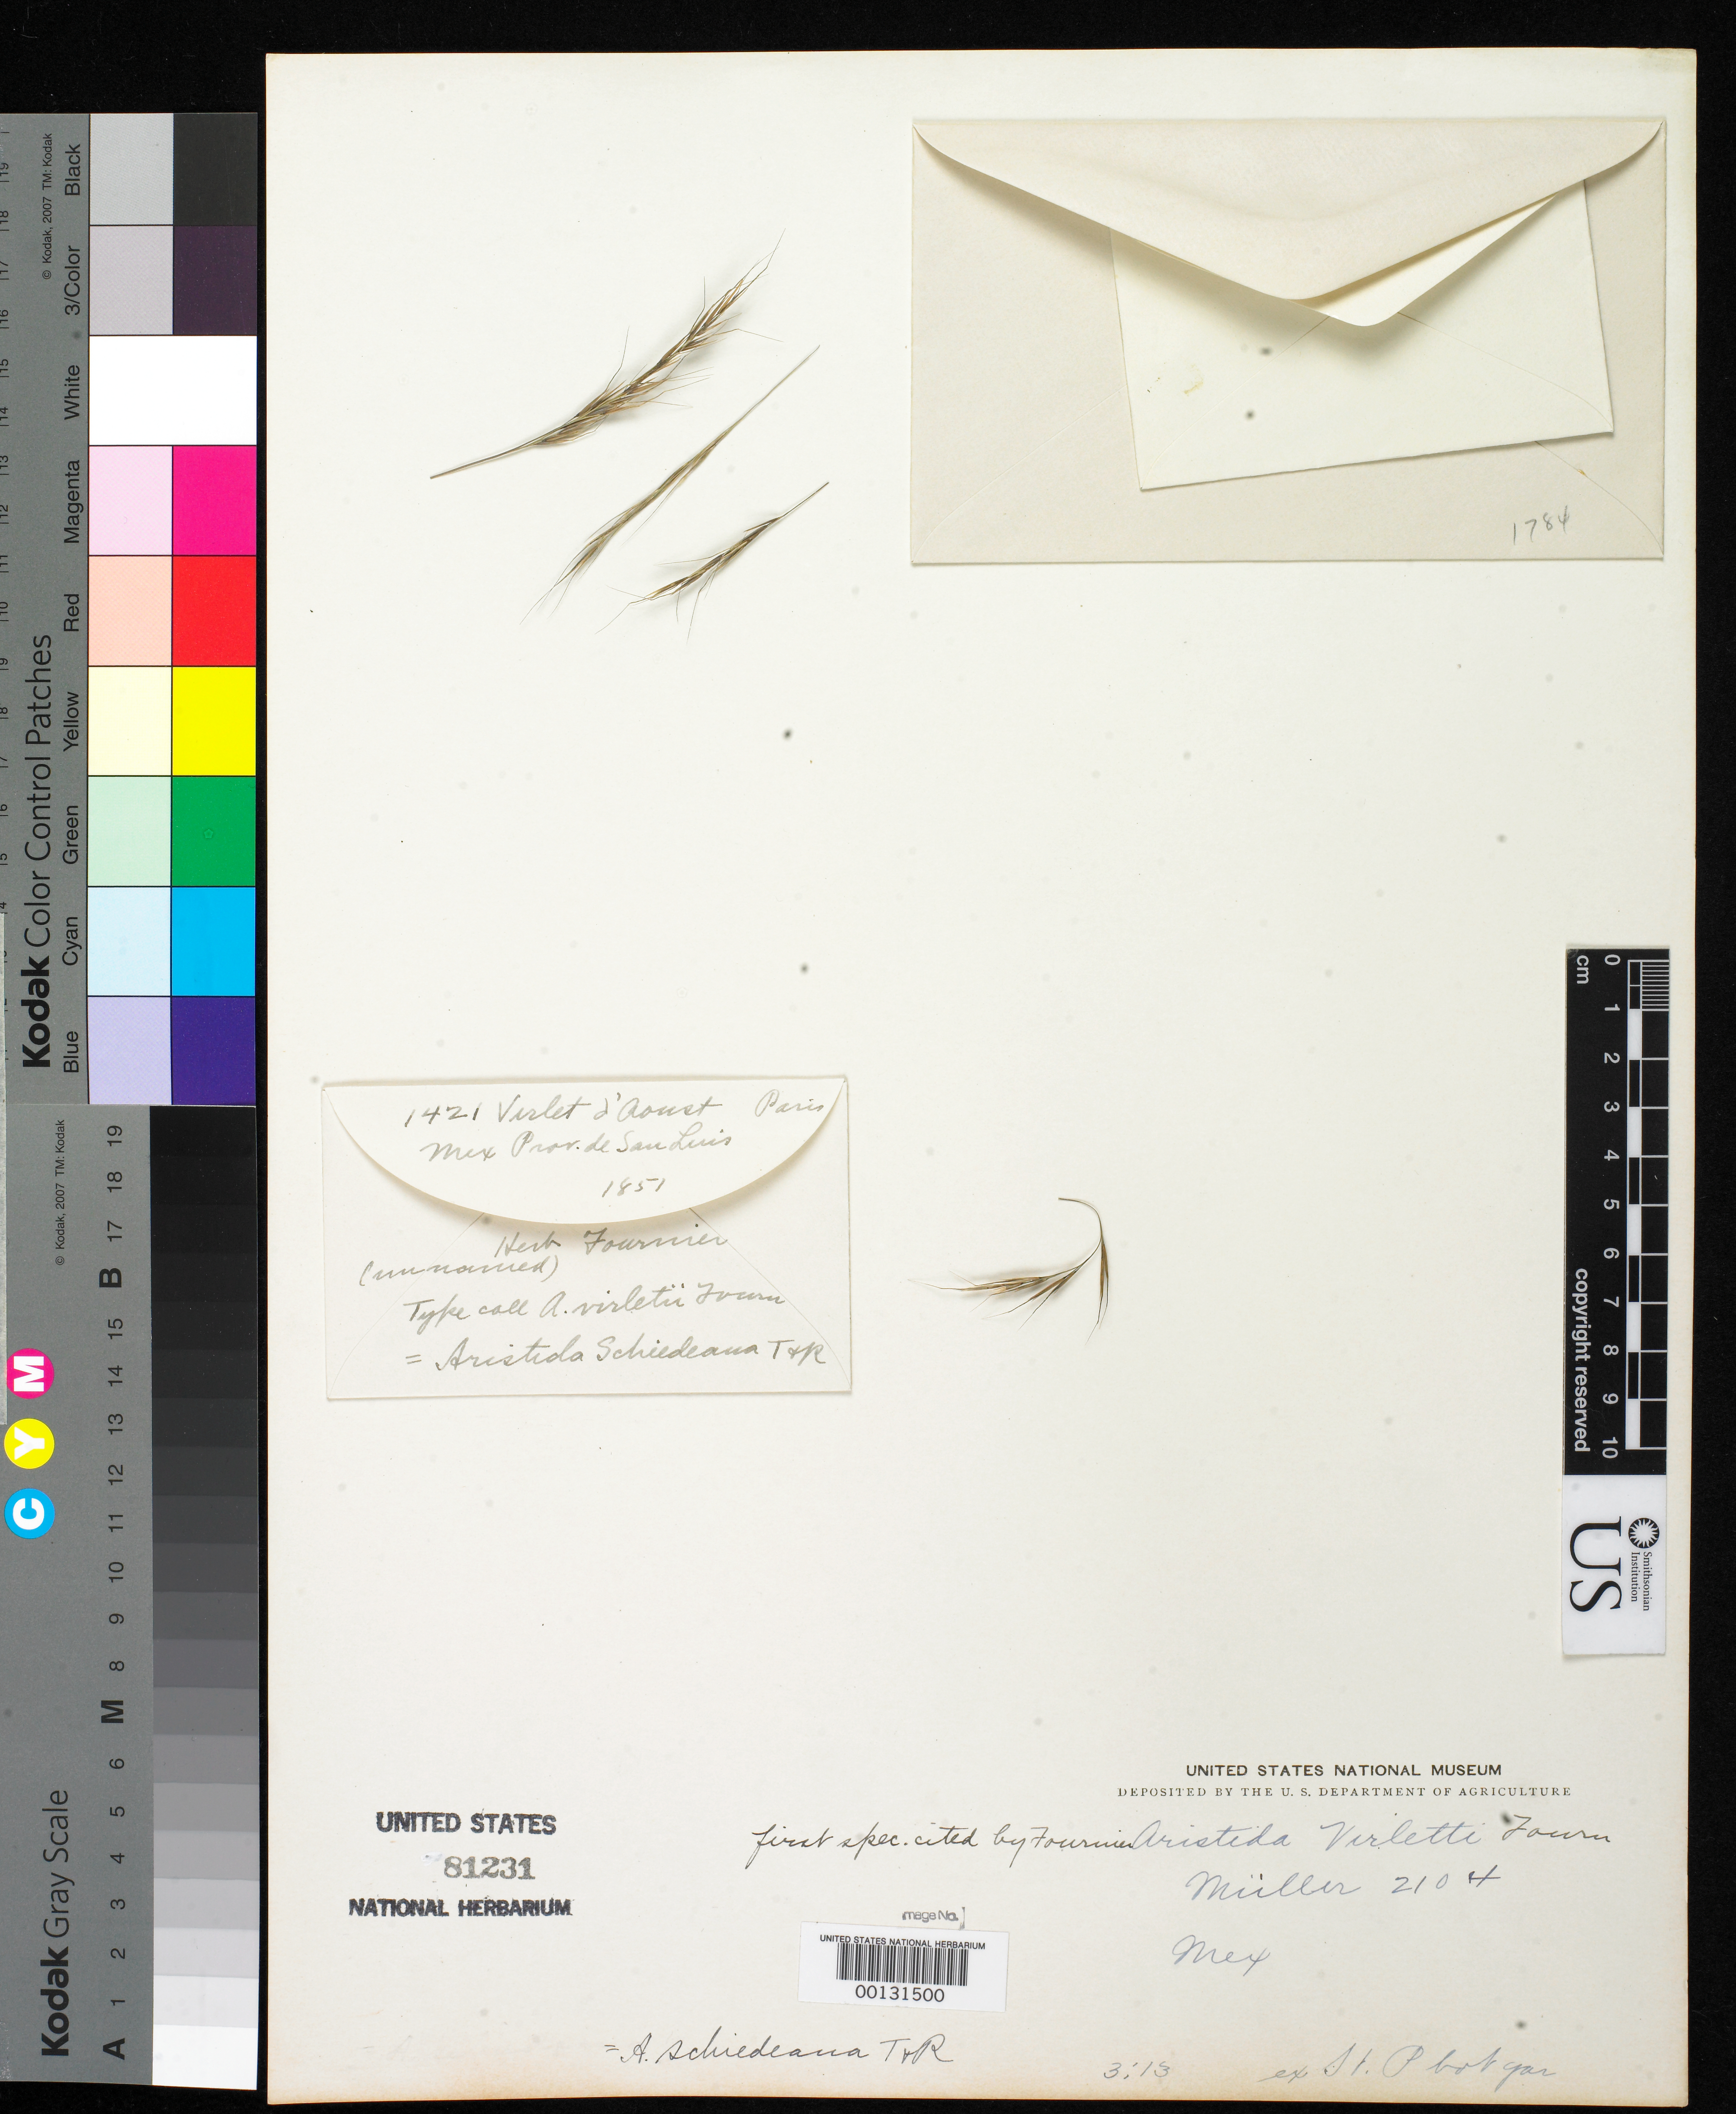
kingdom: Plantae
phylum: Tracheophyta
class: Liliopsida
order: Poales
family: Poaceae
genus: Aristida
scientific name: Aristida virletti E. Fourn. ex Hemsl., nom. nud.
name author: E. Fourn. ex Hemsl.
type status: Isosyntype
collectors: M. Virlet d'Aoust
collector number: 1421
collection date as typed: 1851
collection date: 1851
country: Mexico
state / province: San Luis Potosi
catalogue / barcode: US 81231-2